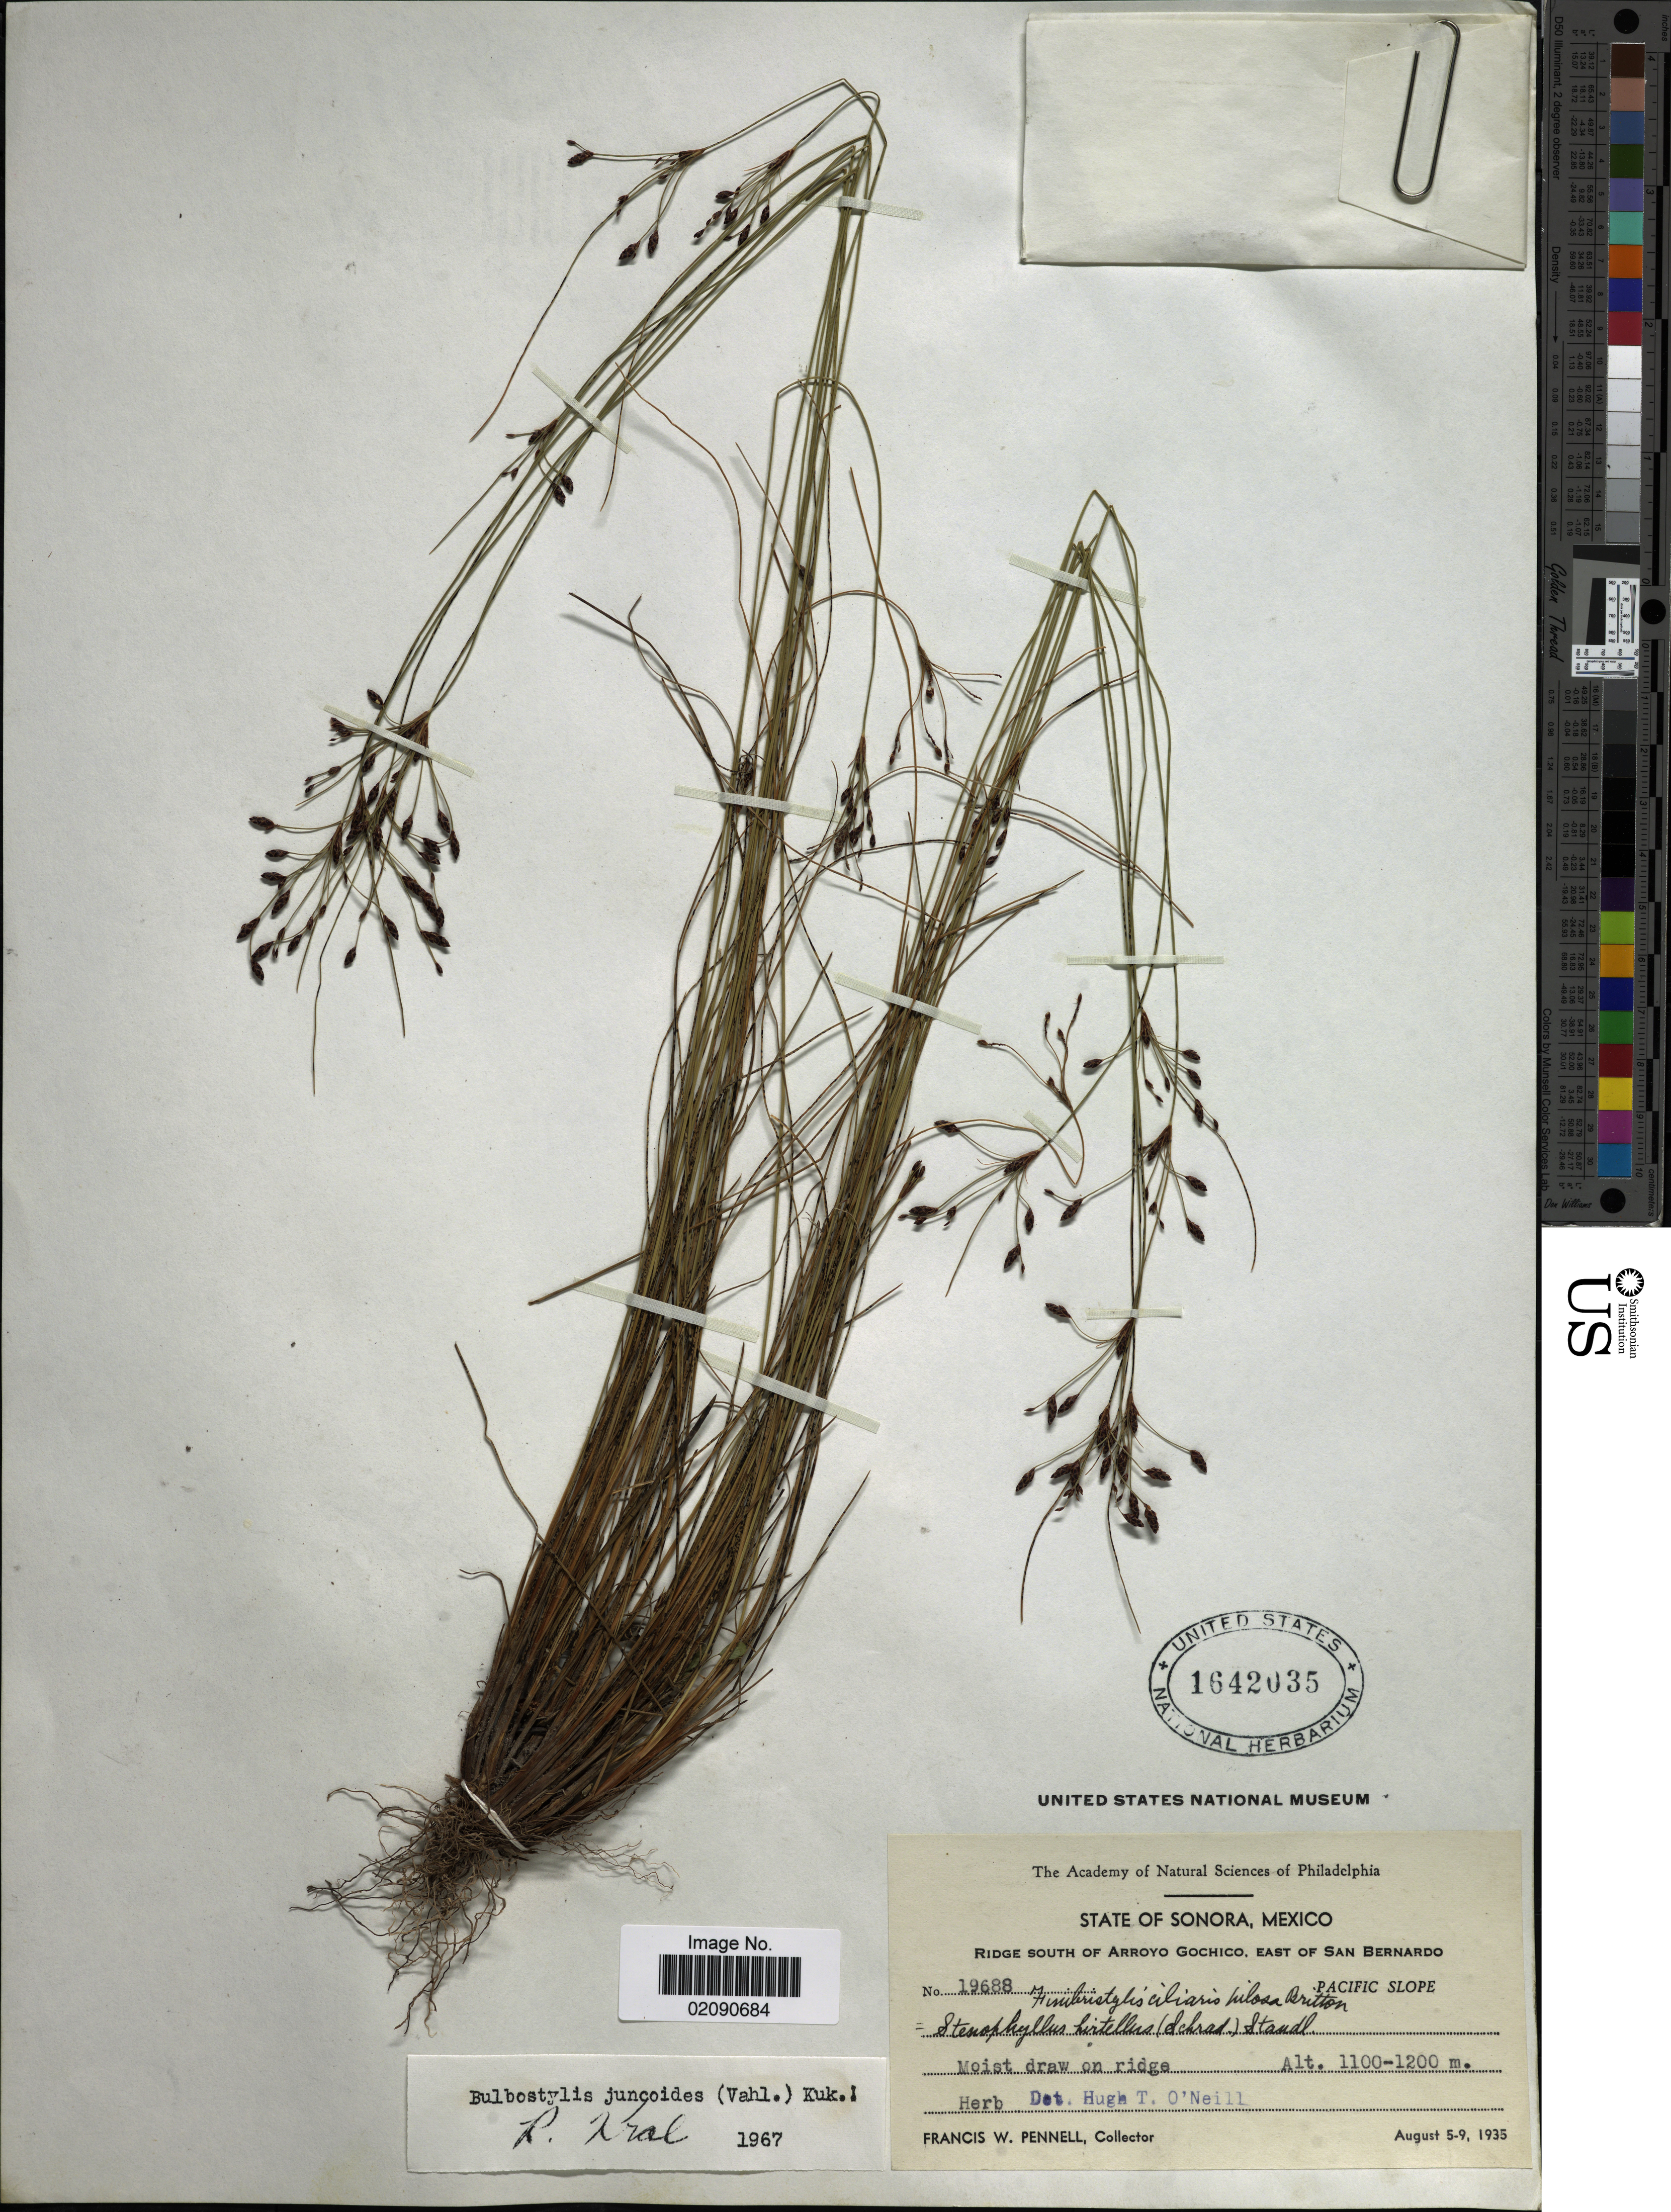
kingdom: Plantae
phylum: Tracheophyta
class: Liliopsida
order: Poales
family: Cyperaceae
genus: Bulbostylis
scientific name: Bulbostylis juncoides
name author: (Vahl) Kük. ex Herter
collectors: F. W. Pennell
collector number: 19688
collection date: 1935-08-05/1935-08-09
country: Mexico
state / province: Sonora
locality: State of Sonora. Ridge South of Arroyo Gochico, East of San Bernardo. Pacific Slope. Moist draw on ridge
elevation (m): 1100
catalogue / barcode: US 1642035